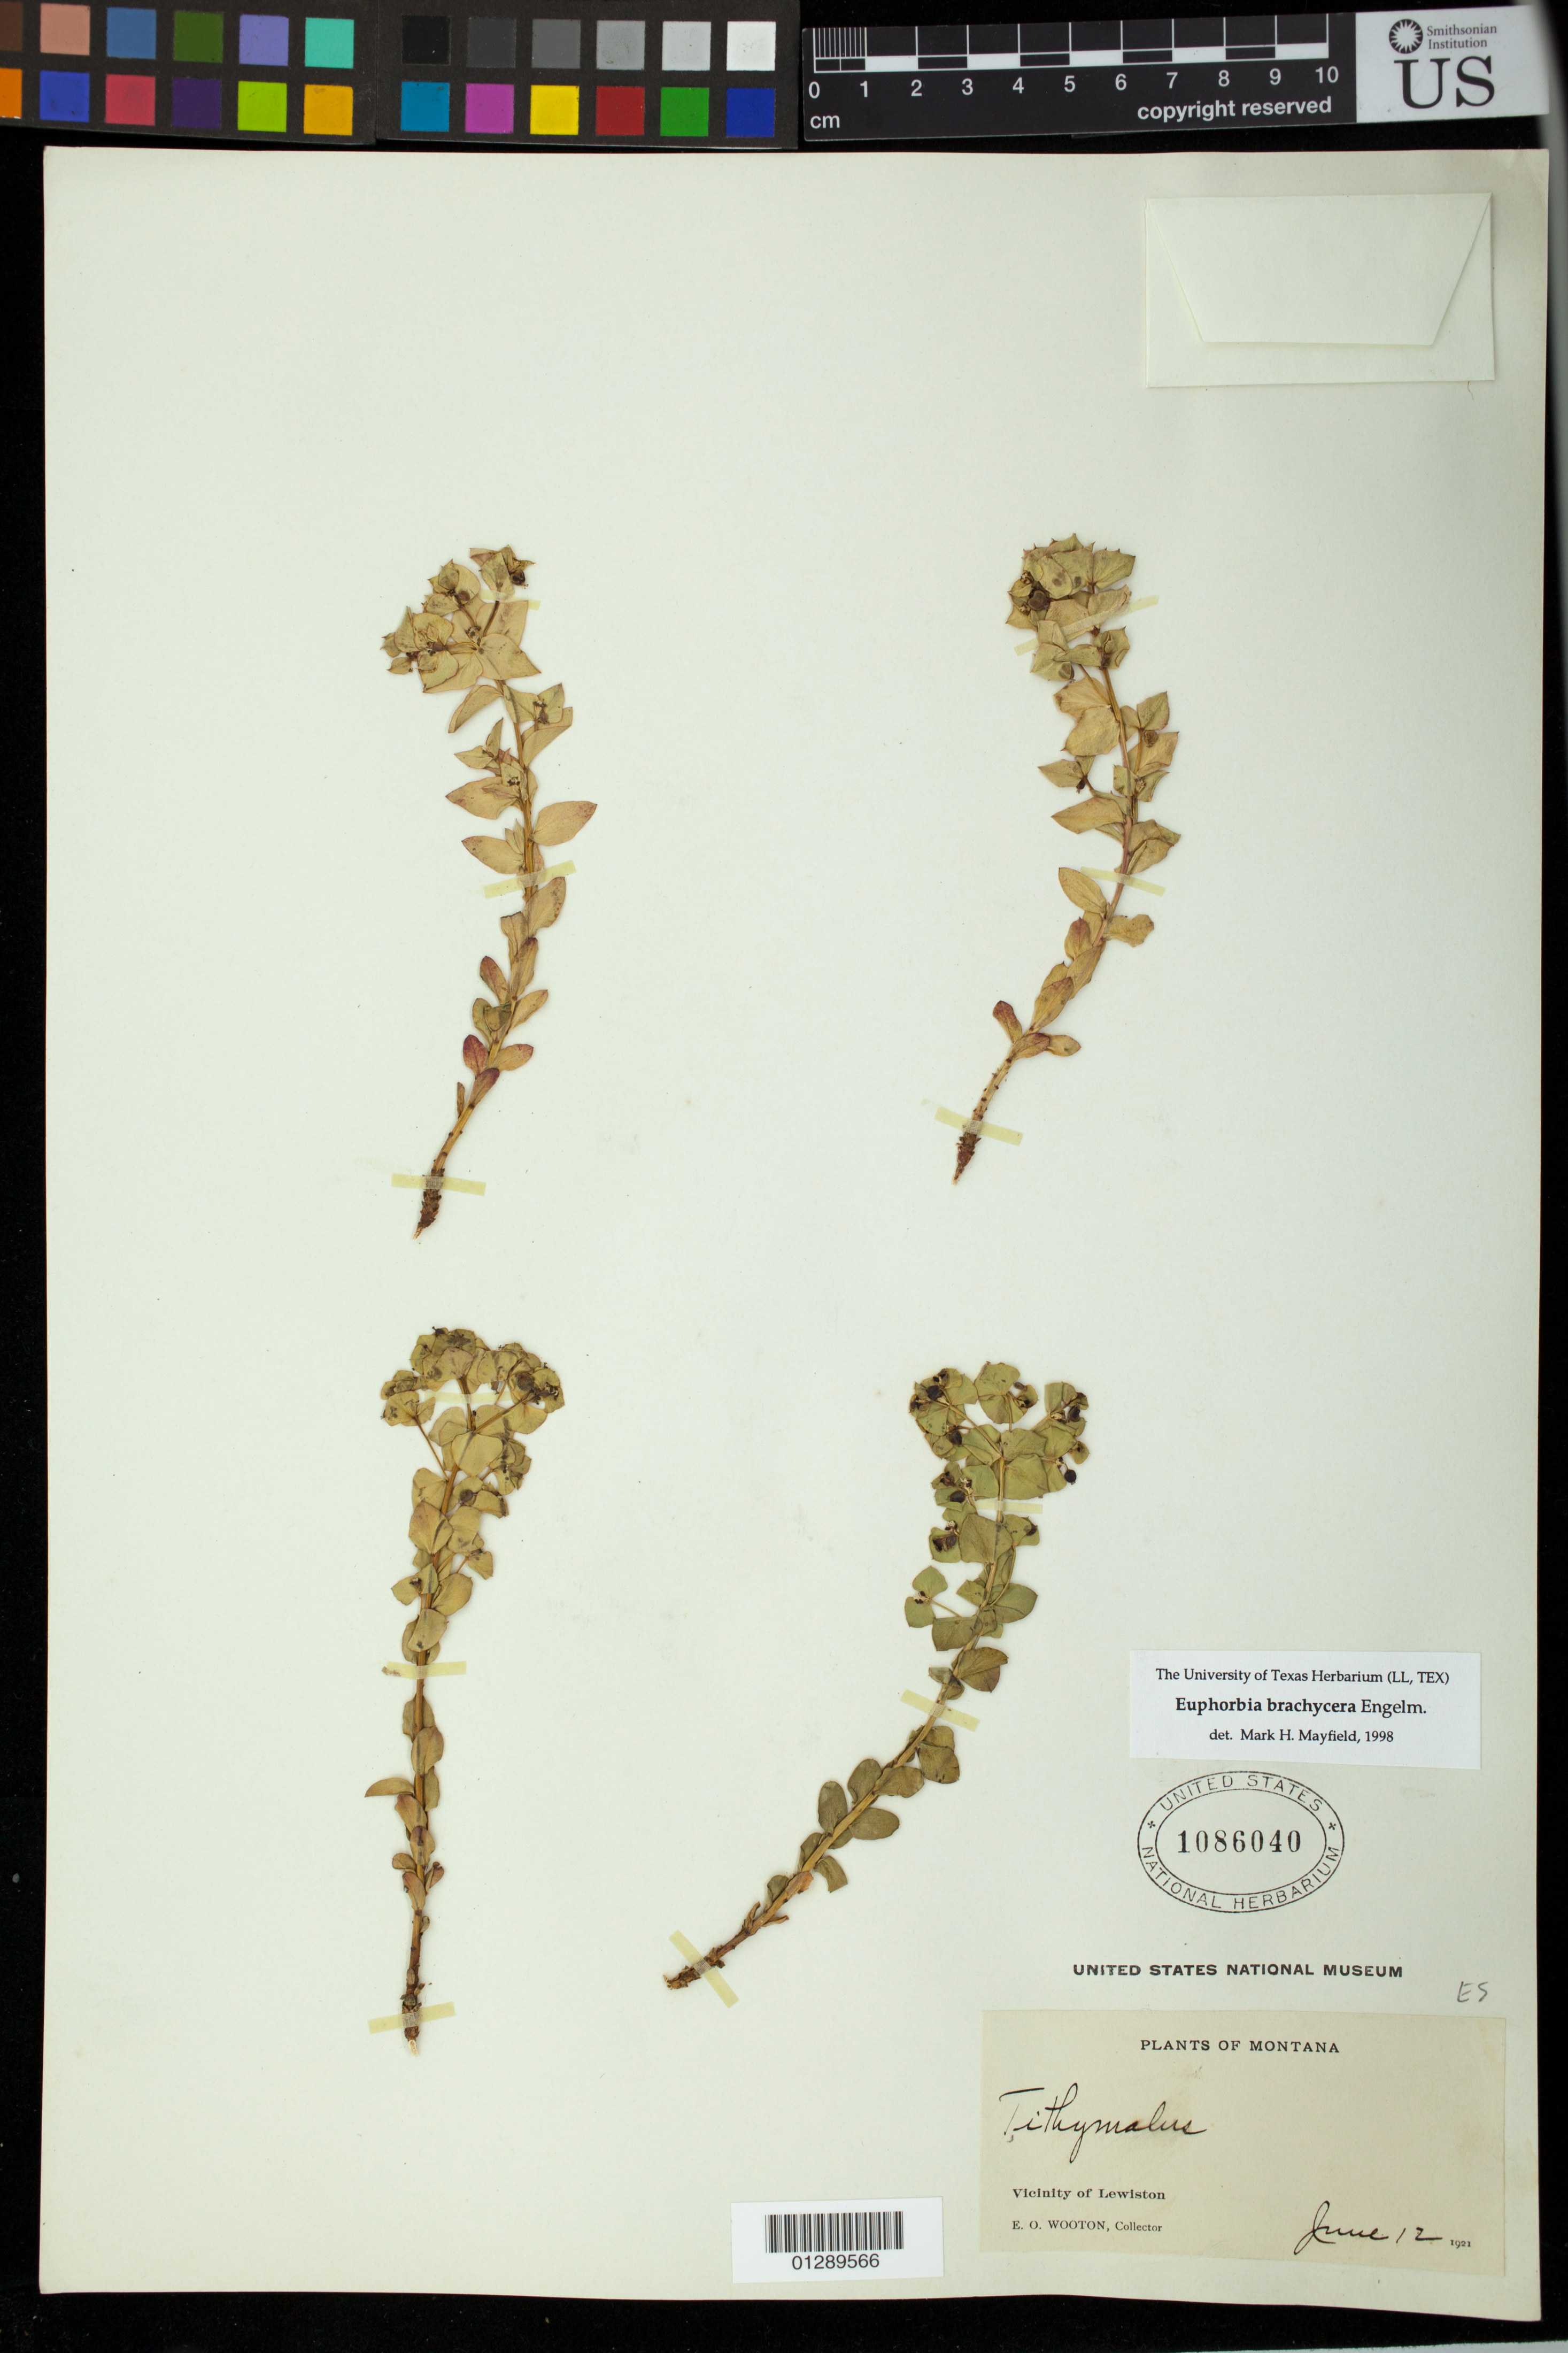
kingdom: Plantae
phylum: Tracheophyta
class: Magnoliopsida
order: Malpighiales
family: Euphorbiaceae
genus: Euphorbia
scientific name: Euphorbia brachycera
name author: Engelm. in Emory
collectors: E. O. Wooton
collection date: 1921-06-12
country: United States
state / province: Montana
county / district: Fergus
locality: Vicinity of Lewiston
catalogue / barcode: US 1086040